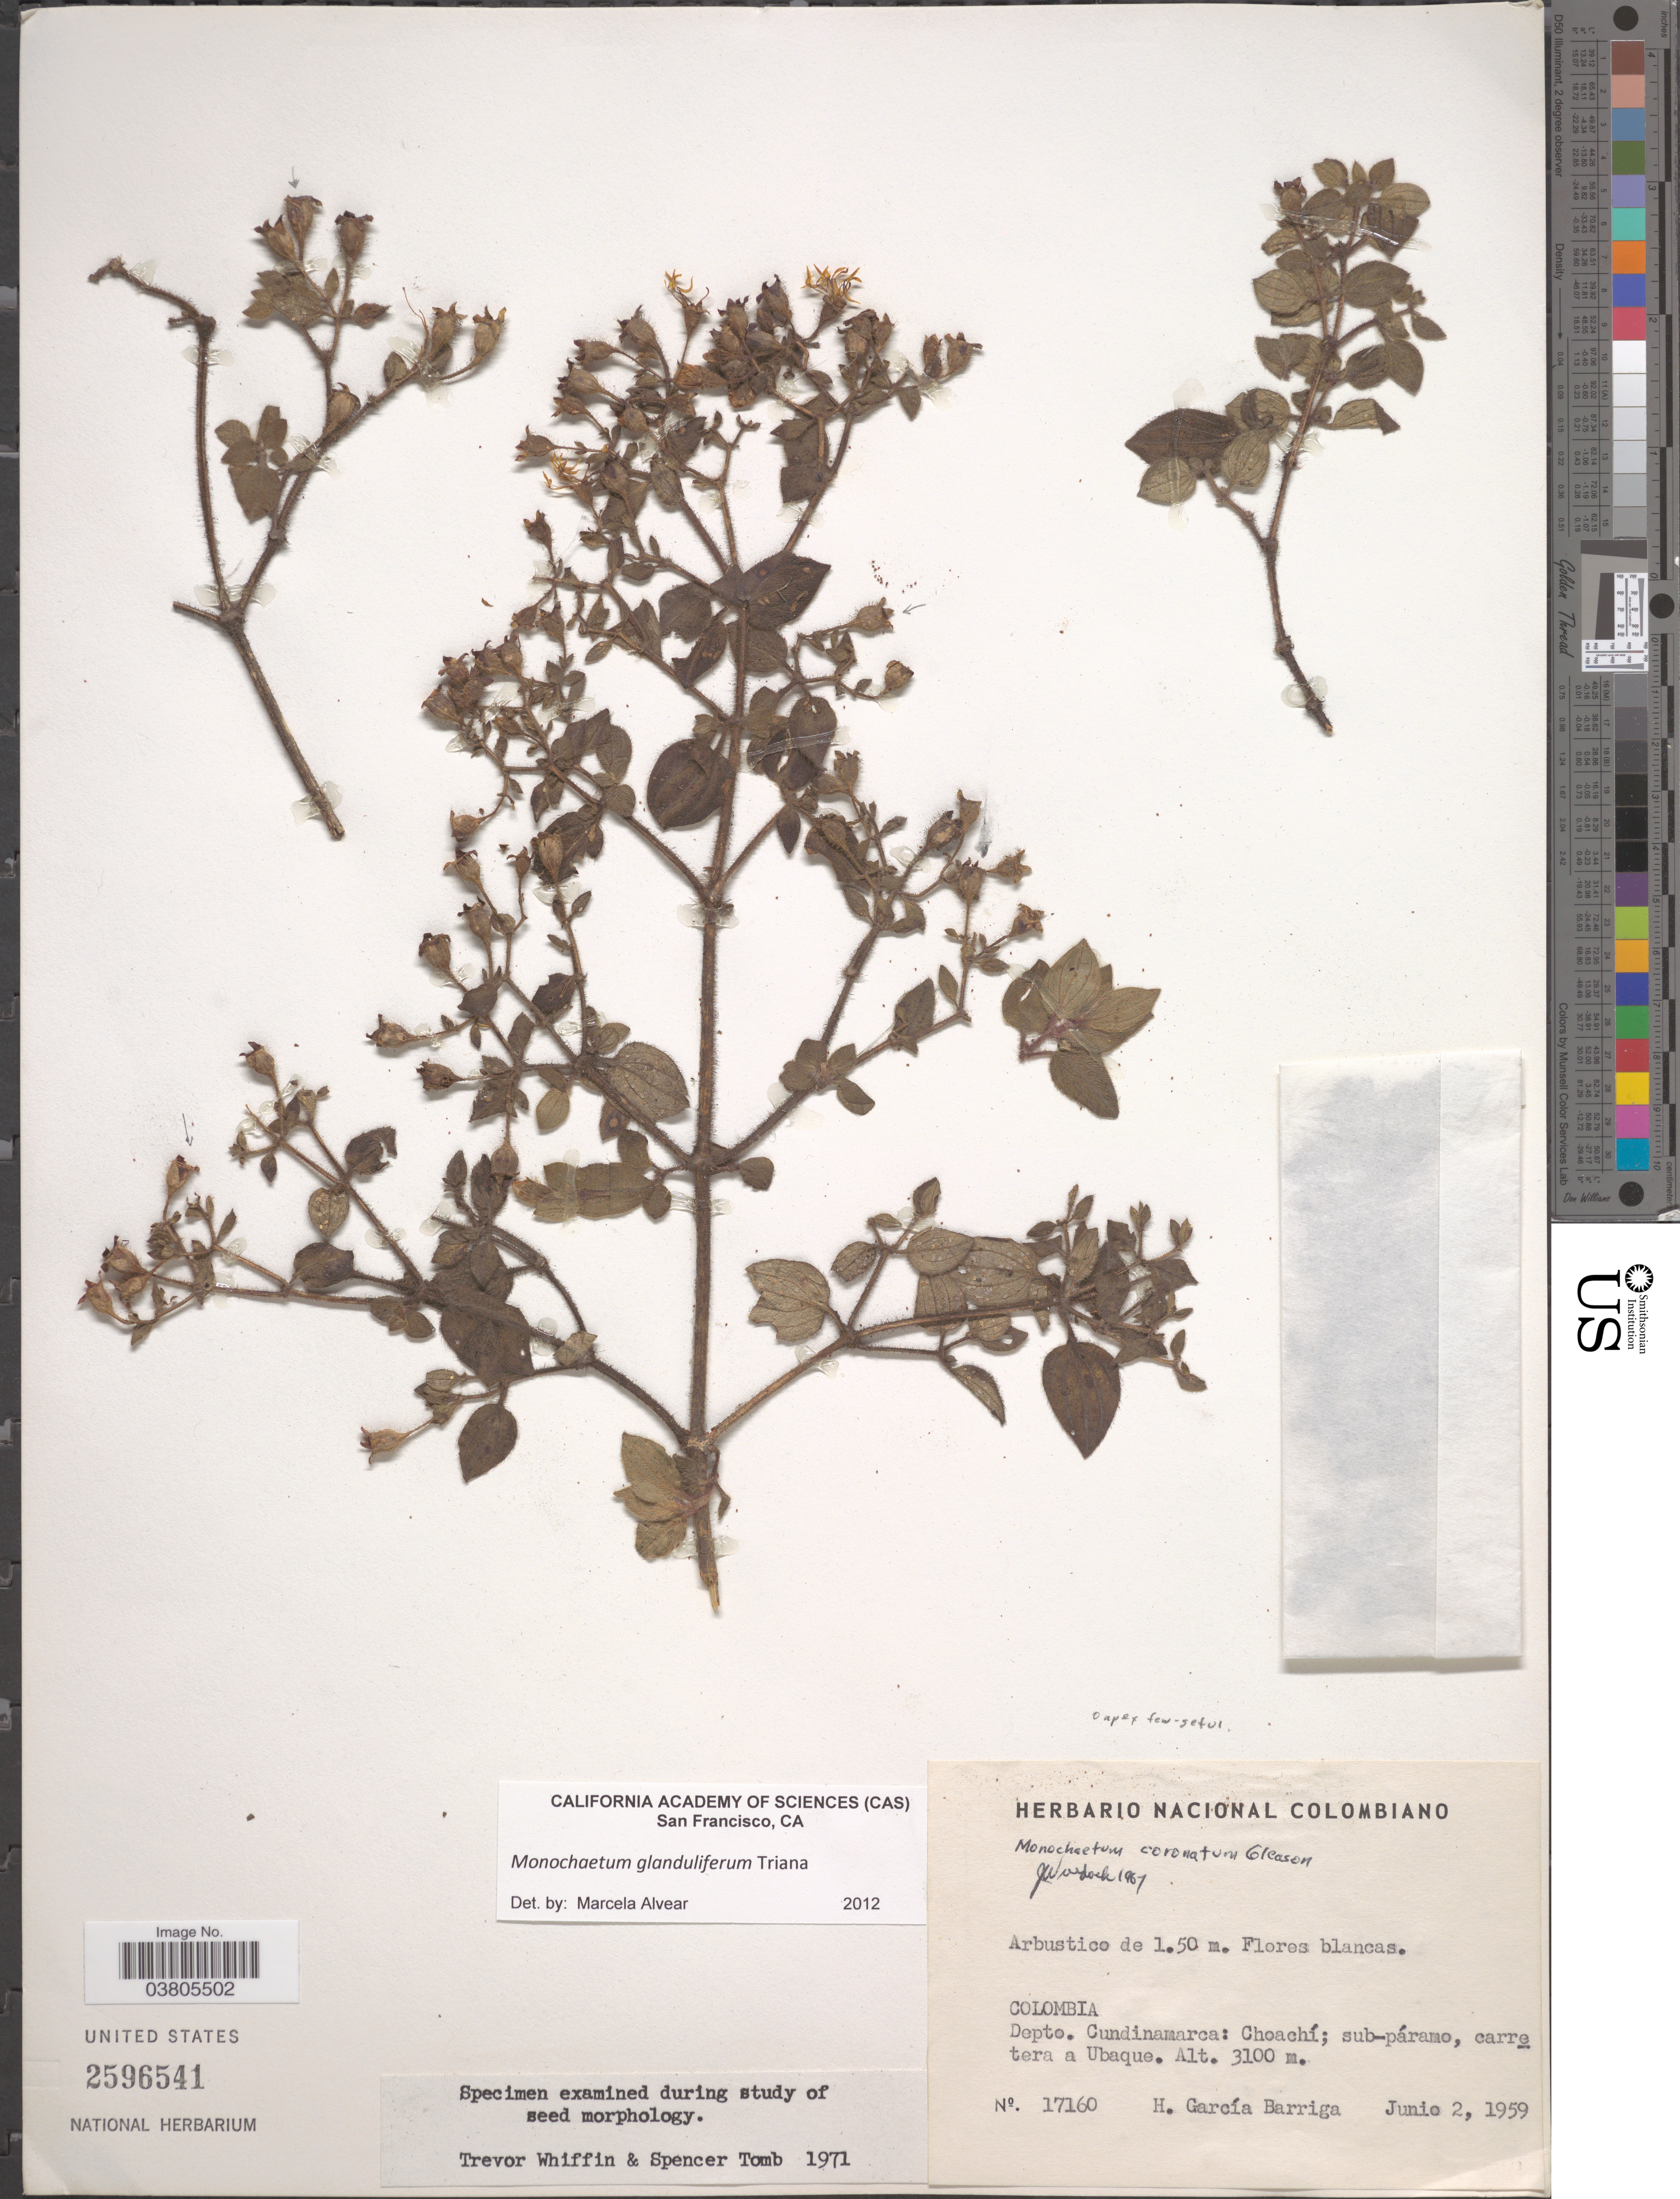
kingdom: Plantae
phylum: Tracheophyta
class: Magnoliopsida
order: Myrtales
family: Melastomataceae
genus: Monochaetum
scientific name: Monochaetum glanduliferum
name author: Triana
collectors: H. García Barriga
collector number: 17160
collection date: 1959-06-02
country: Colombia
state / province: Cundinamarca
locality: Depto. Cundinamarca: Choachí; sub-páramo, carretera a Ubaque.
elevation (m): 3100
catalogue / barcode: US 2596541